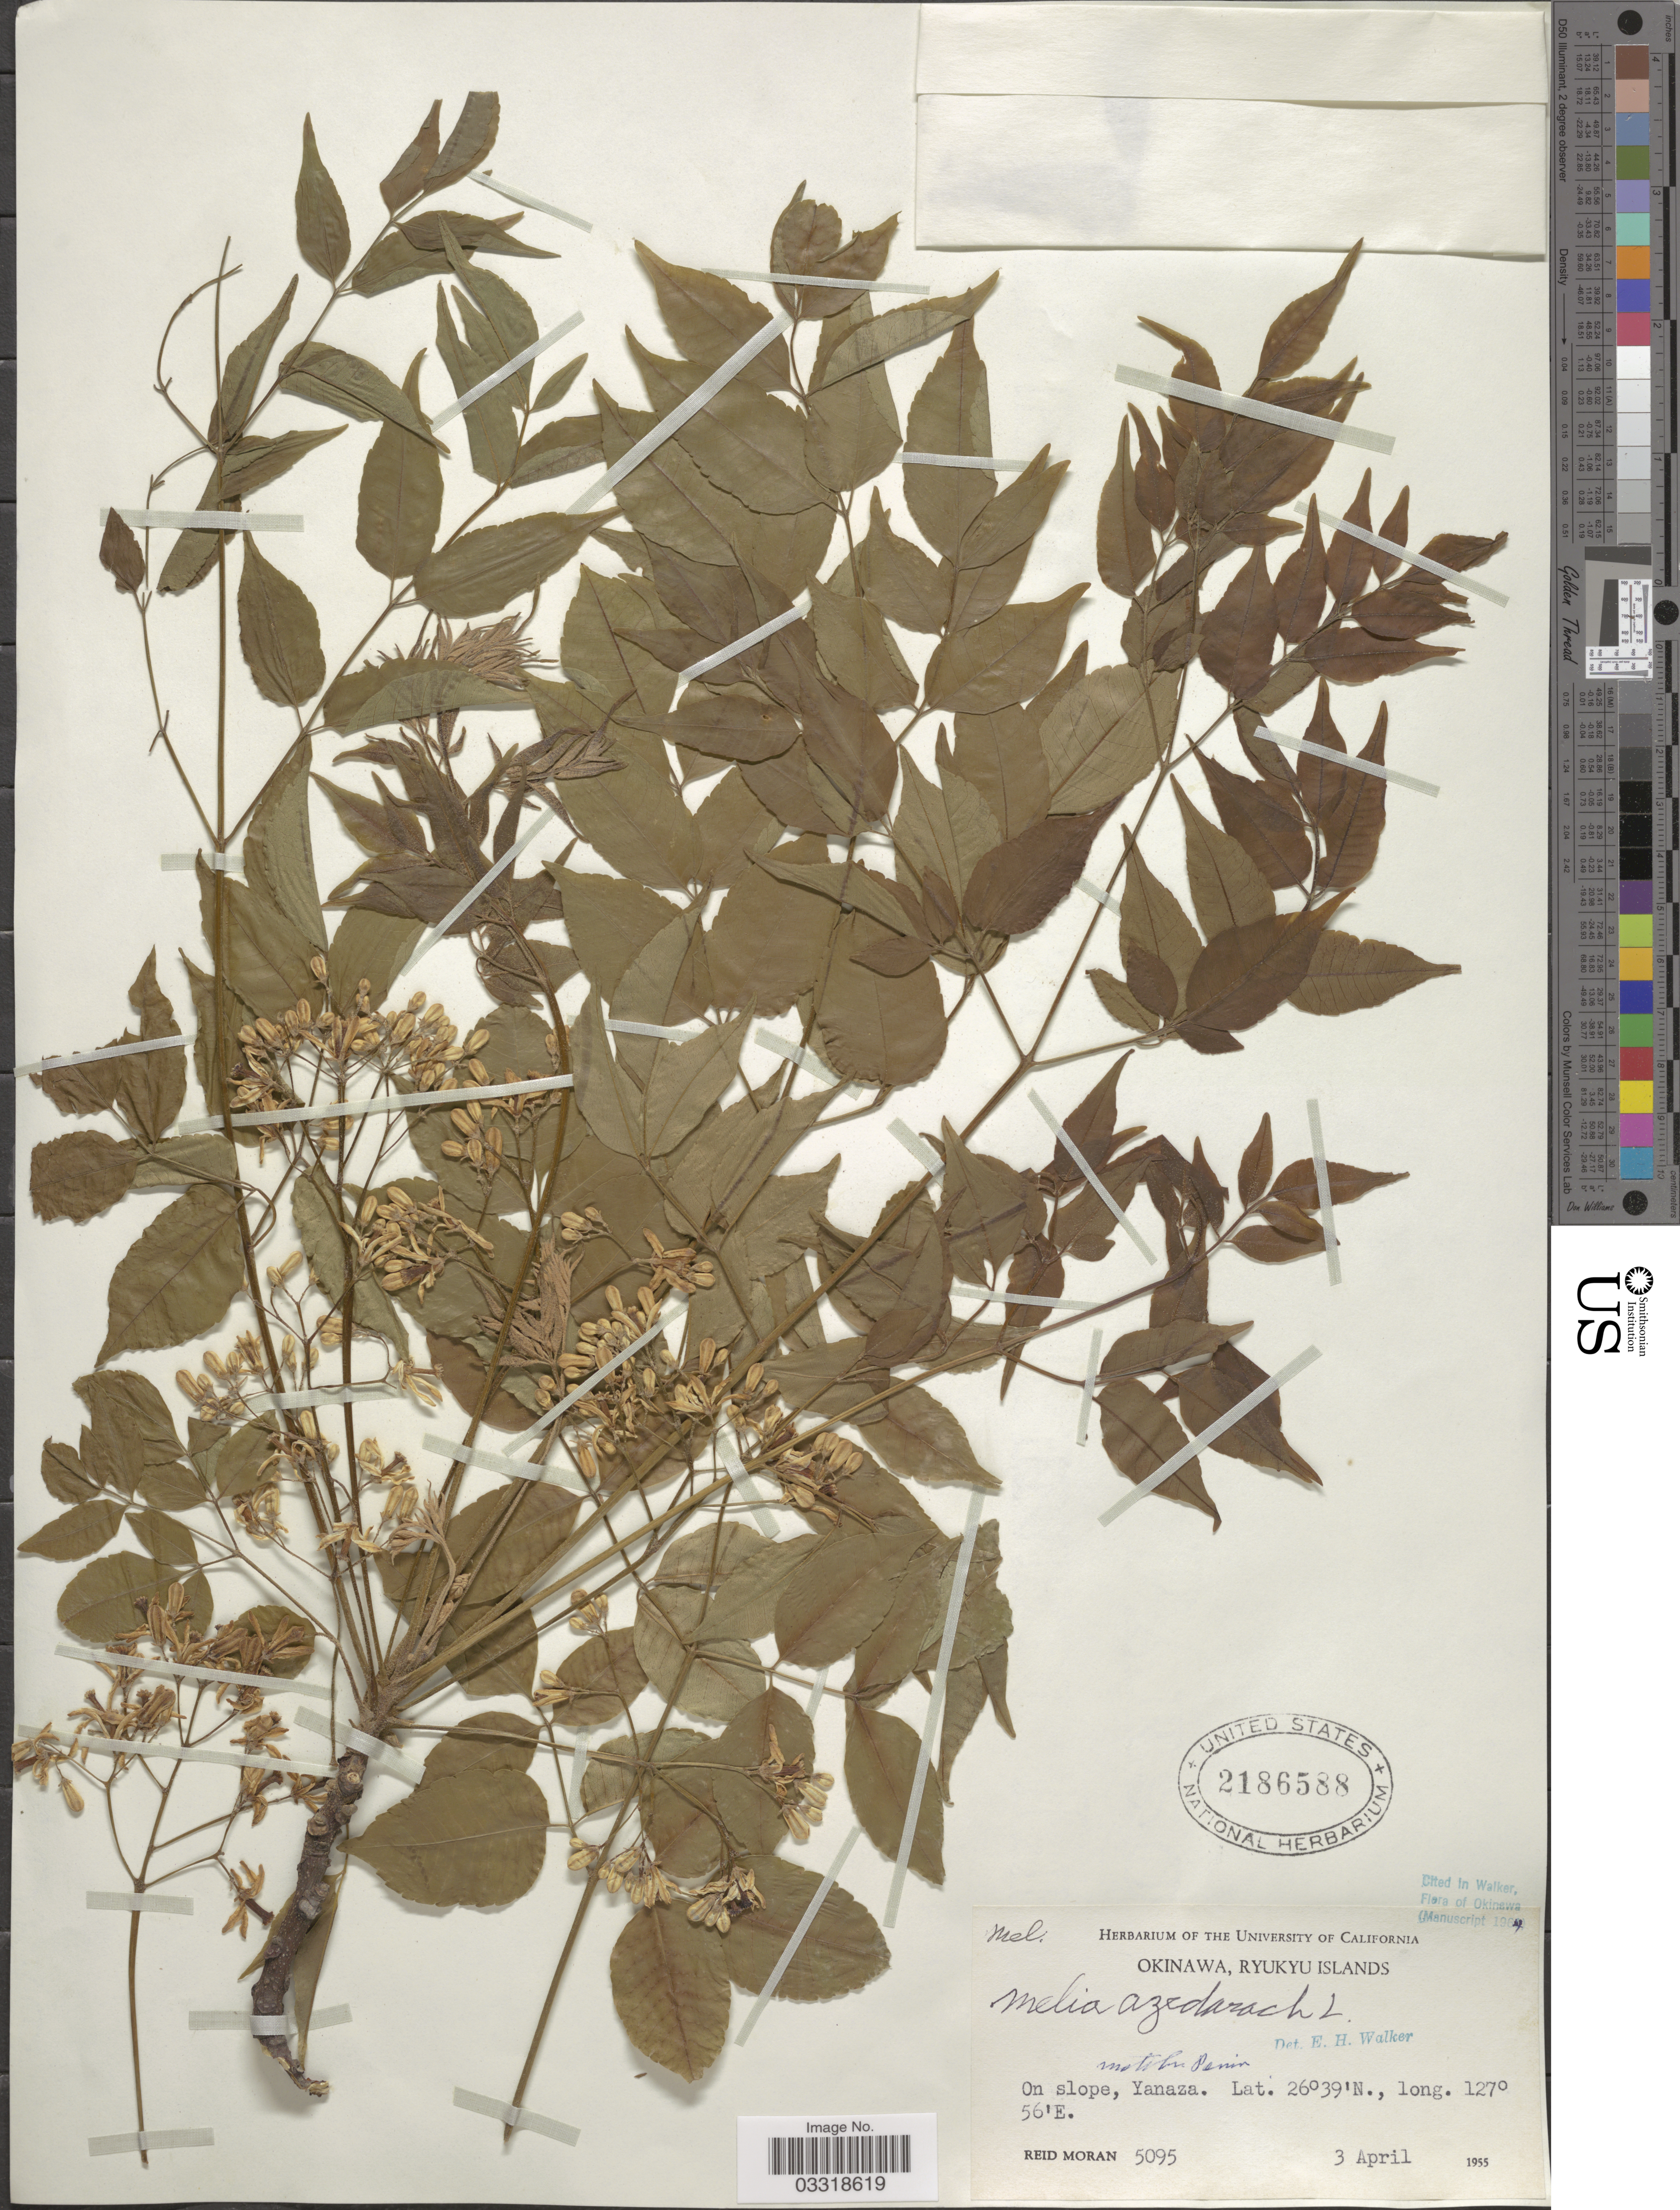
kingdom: Plantae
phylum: Tracheophyta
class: Magnoliopsida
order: Sapindales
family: Meliaceae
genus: Melia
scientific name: Melia azedarach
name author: L.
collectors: R. Moran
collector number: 5095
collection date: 1955-04-03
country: Japan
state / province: Okinawa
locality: Ryukyu Islands. On slope, Yanaza.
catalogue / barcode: US 2186588